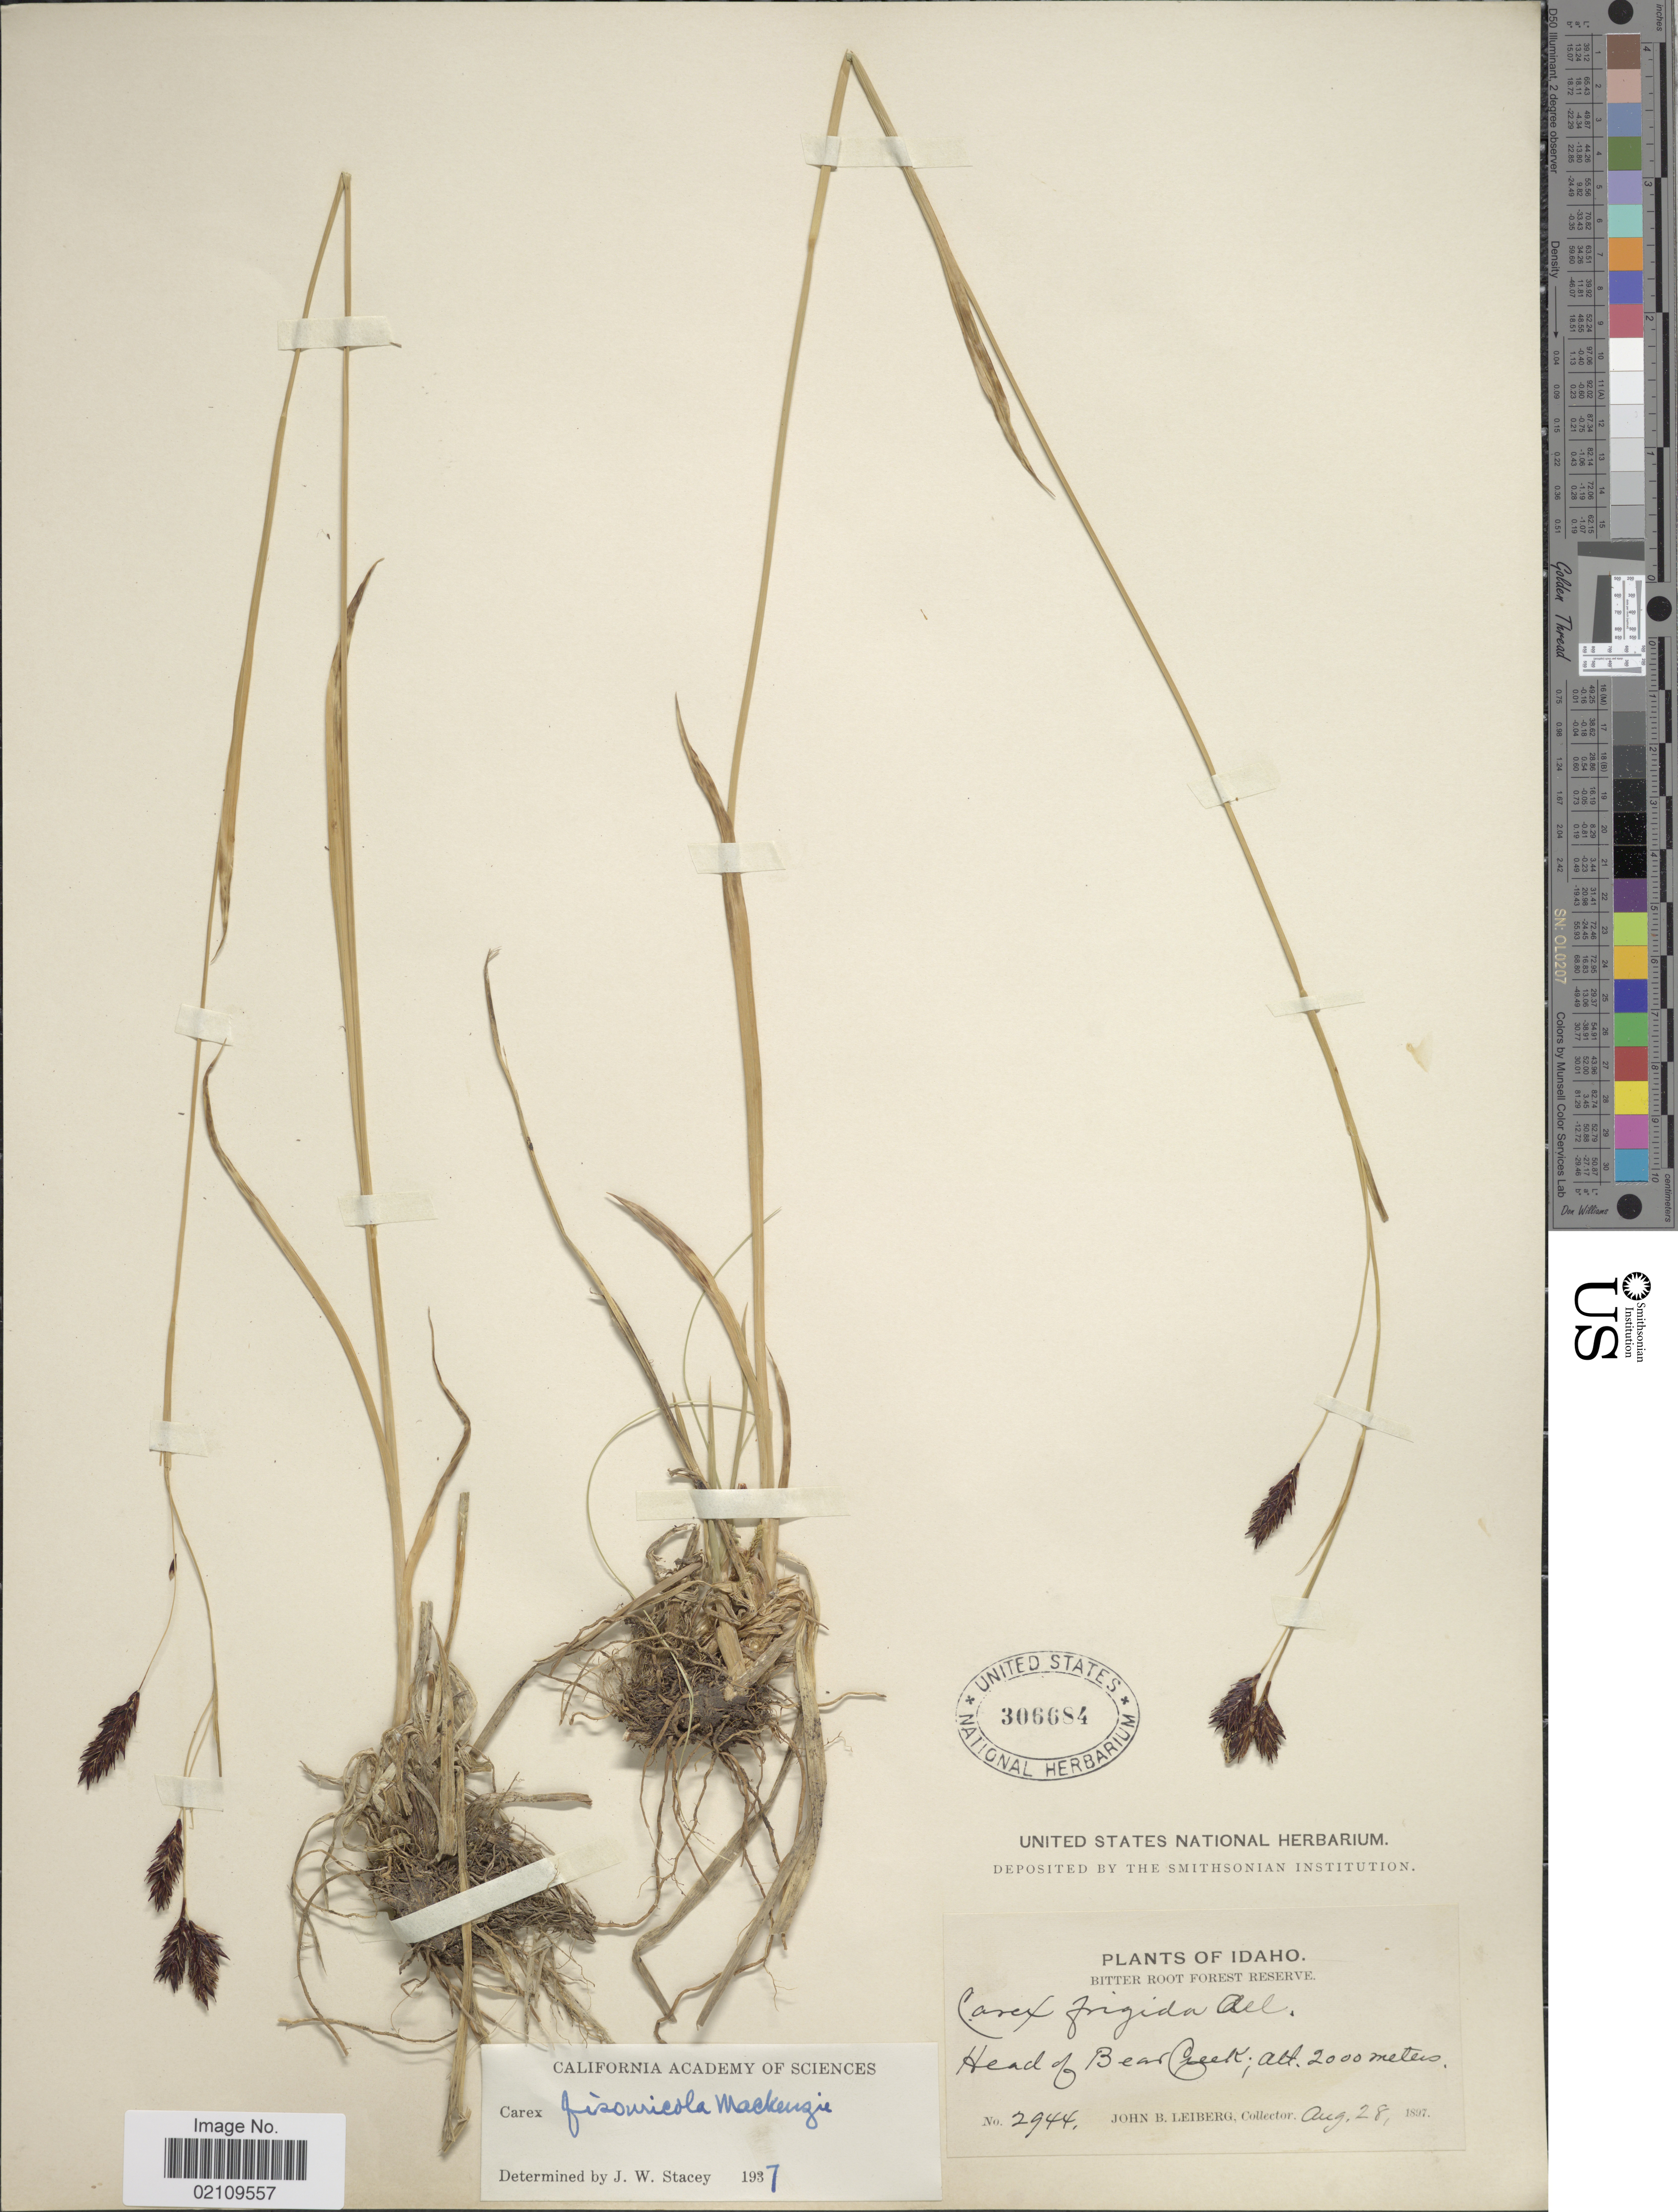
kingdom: Plantae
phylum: Tracheophyta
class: Liliopsida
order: Poales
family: Cyperaceae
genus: Carex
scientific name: Carex fissuricola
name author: Mack.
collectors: J. Leiberg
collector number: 2944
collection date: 1897-08-28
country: United States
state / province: Idaho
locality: Head of Bear Creek, Bitter Root Forest Reserve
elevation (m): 2000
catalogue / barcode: US 306684